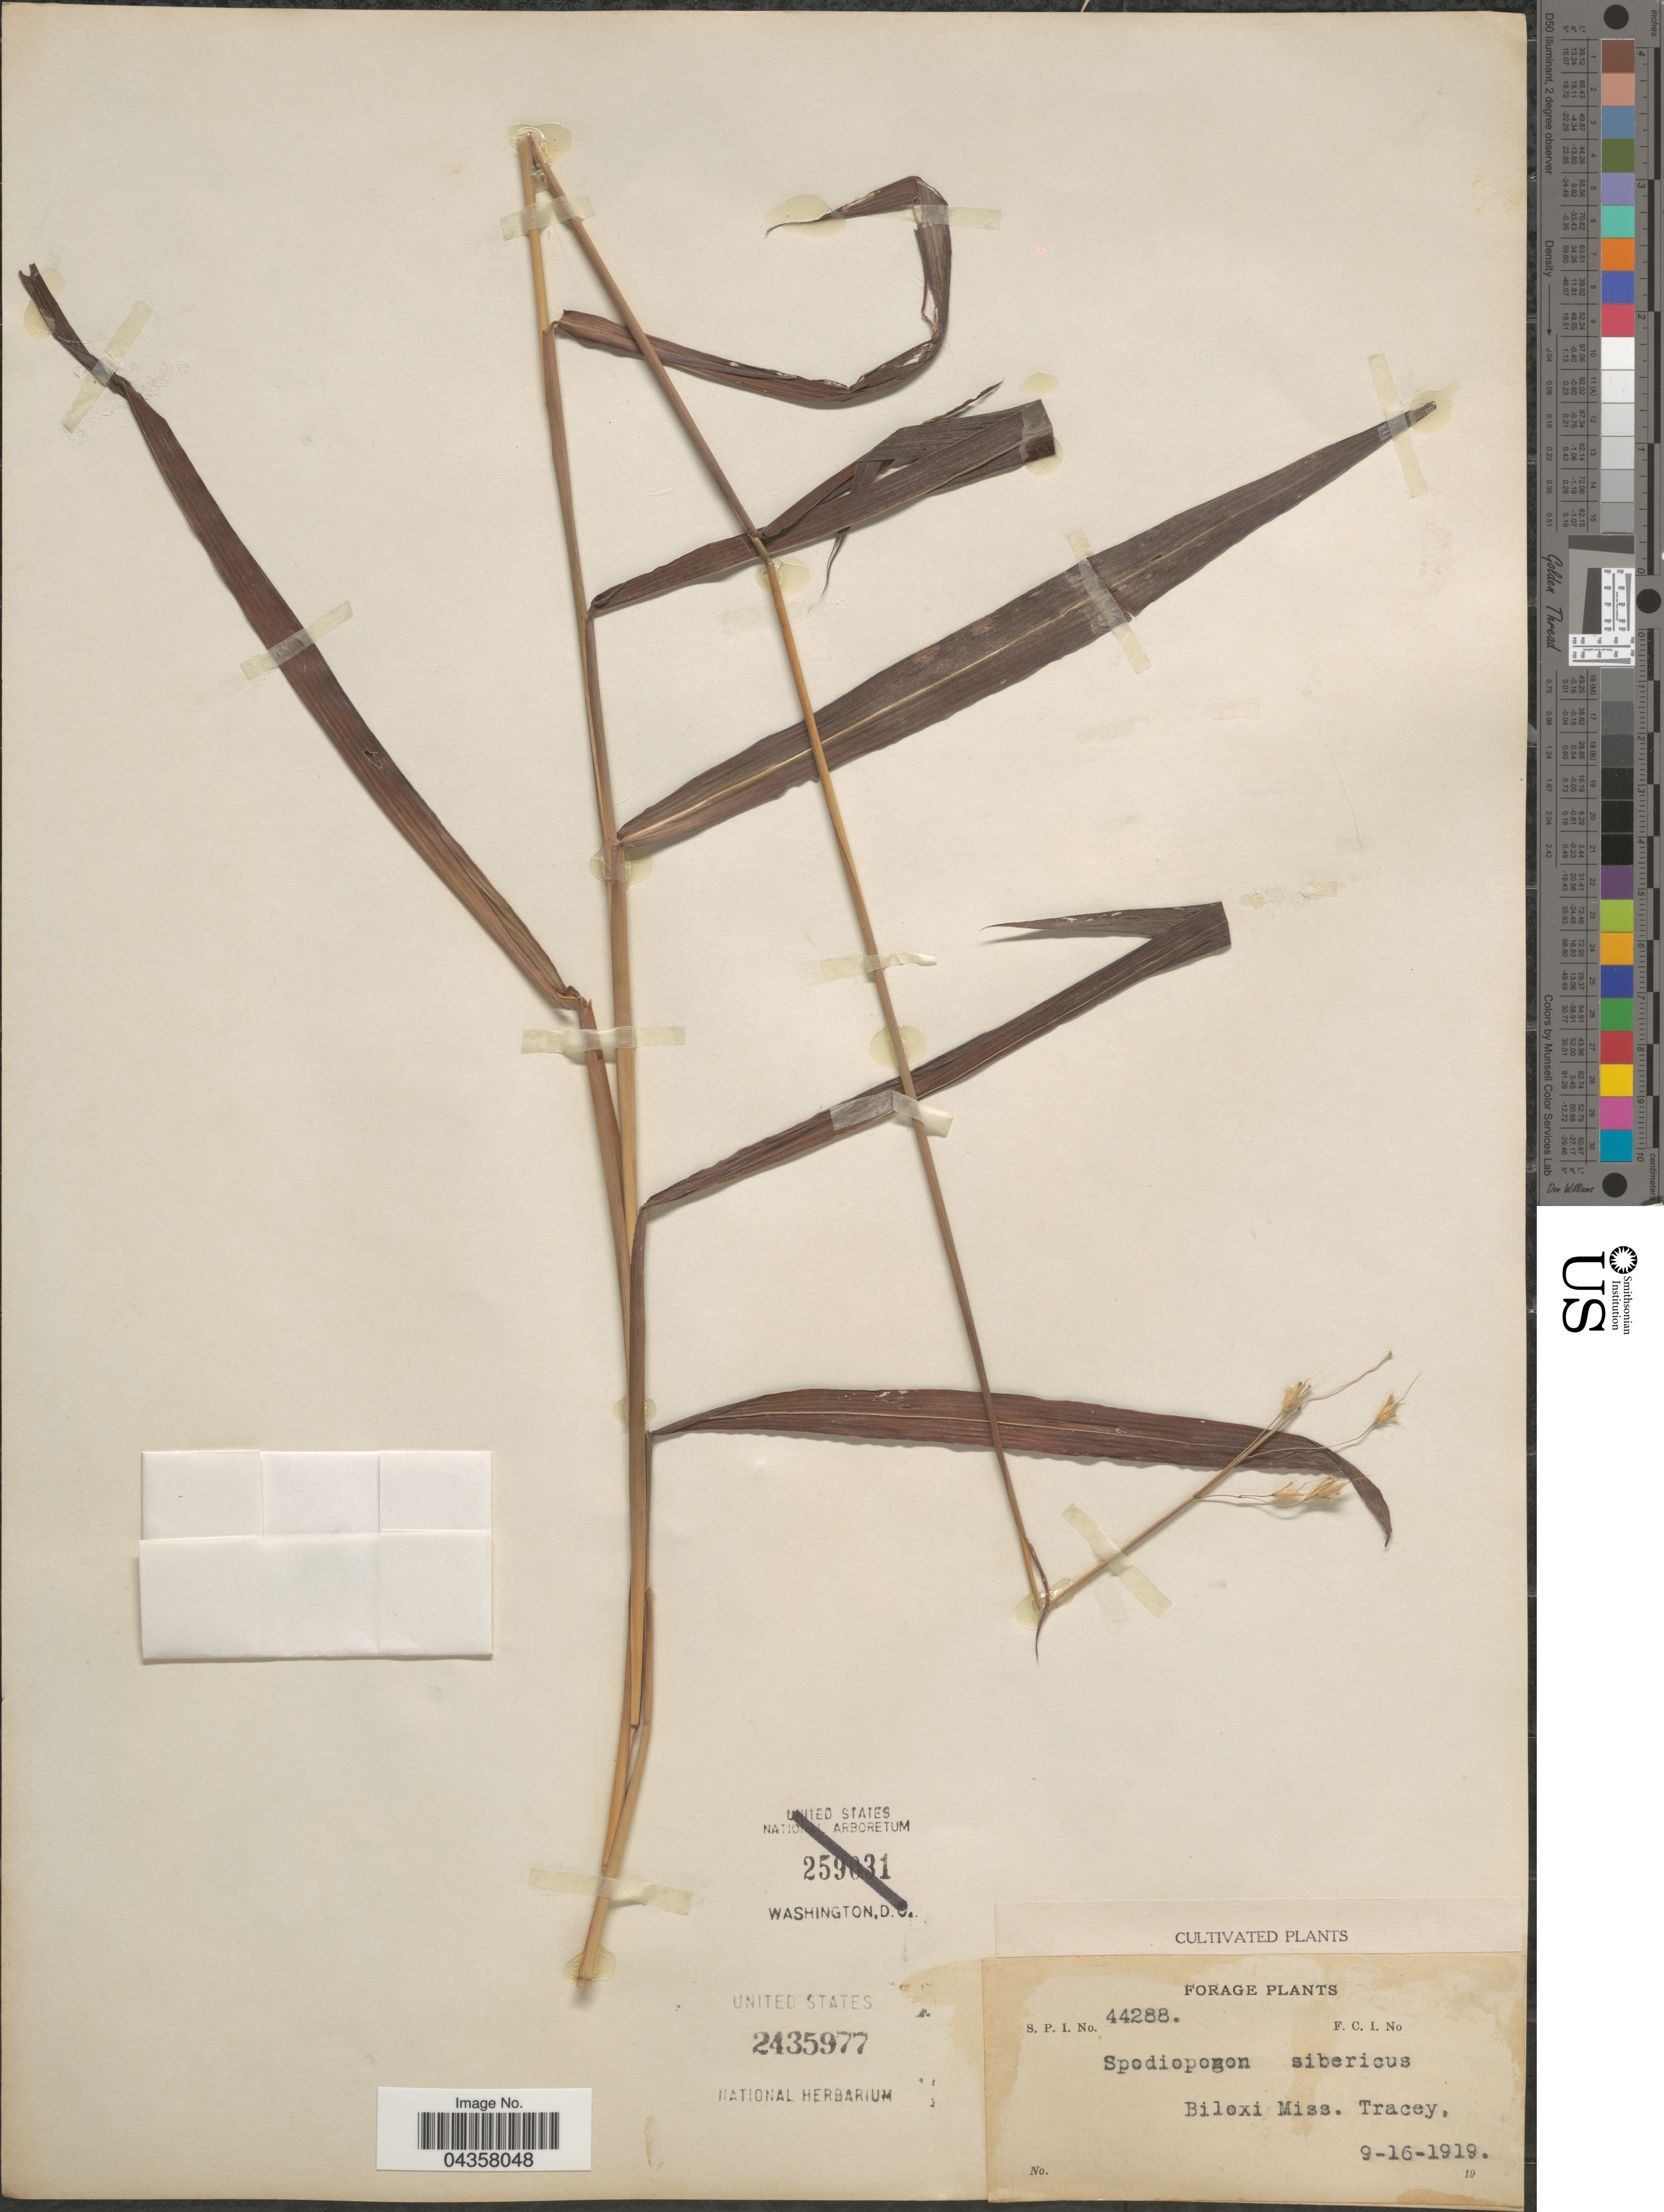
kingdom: Plantae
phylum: Tracheophyta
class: Liliopsida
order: Poales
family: Poaceae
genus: Spodiopogon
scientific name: Spodiopogon sibiricus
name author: Trin.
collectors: Tracey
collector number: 44288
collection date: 1919-09-16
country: United States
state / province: Mississippi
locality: Biloxi.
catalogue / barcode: US 2435977